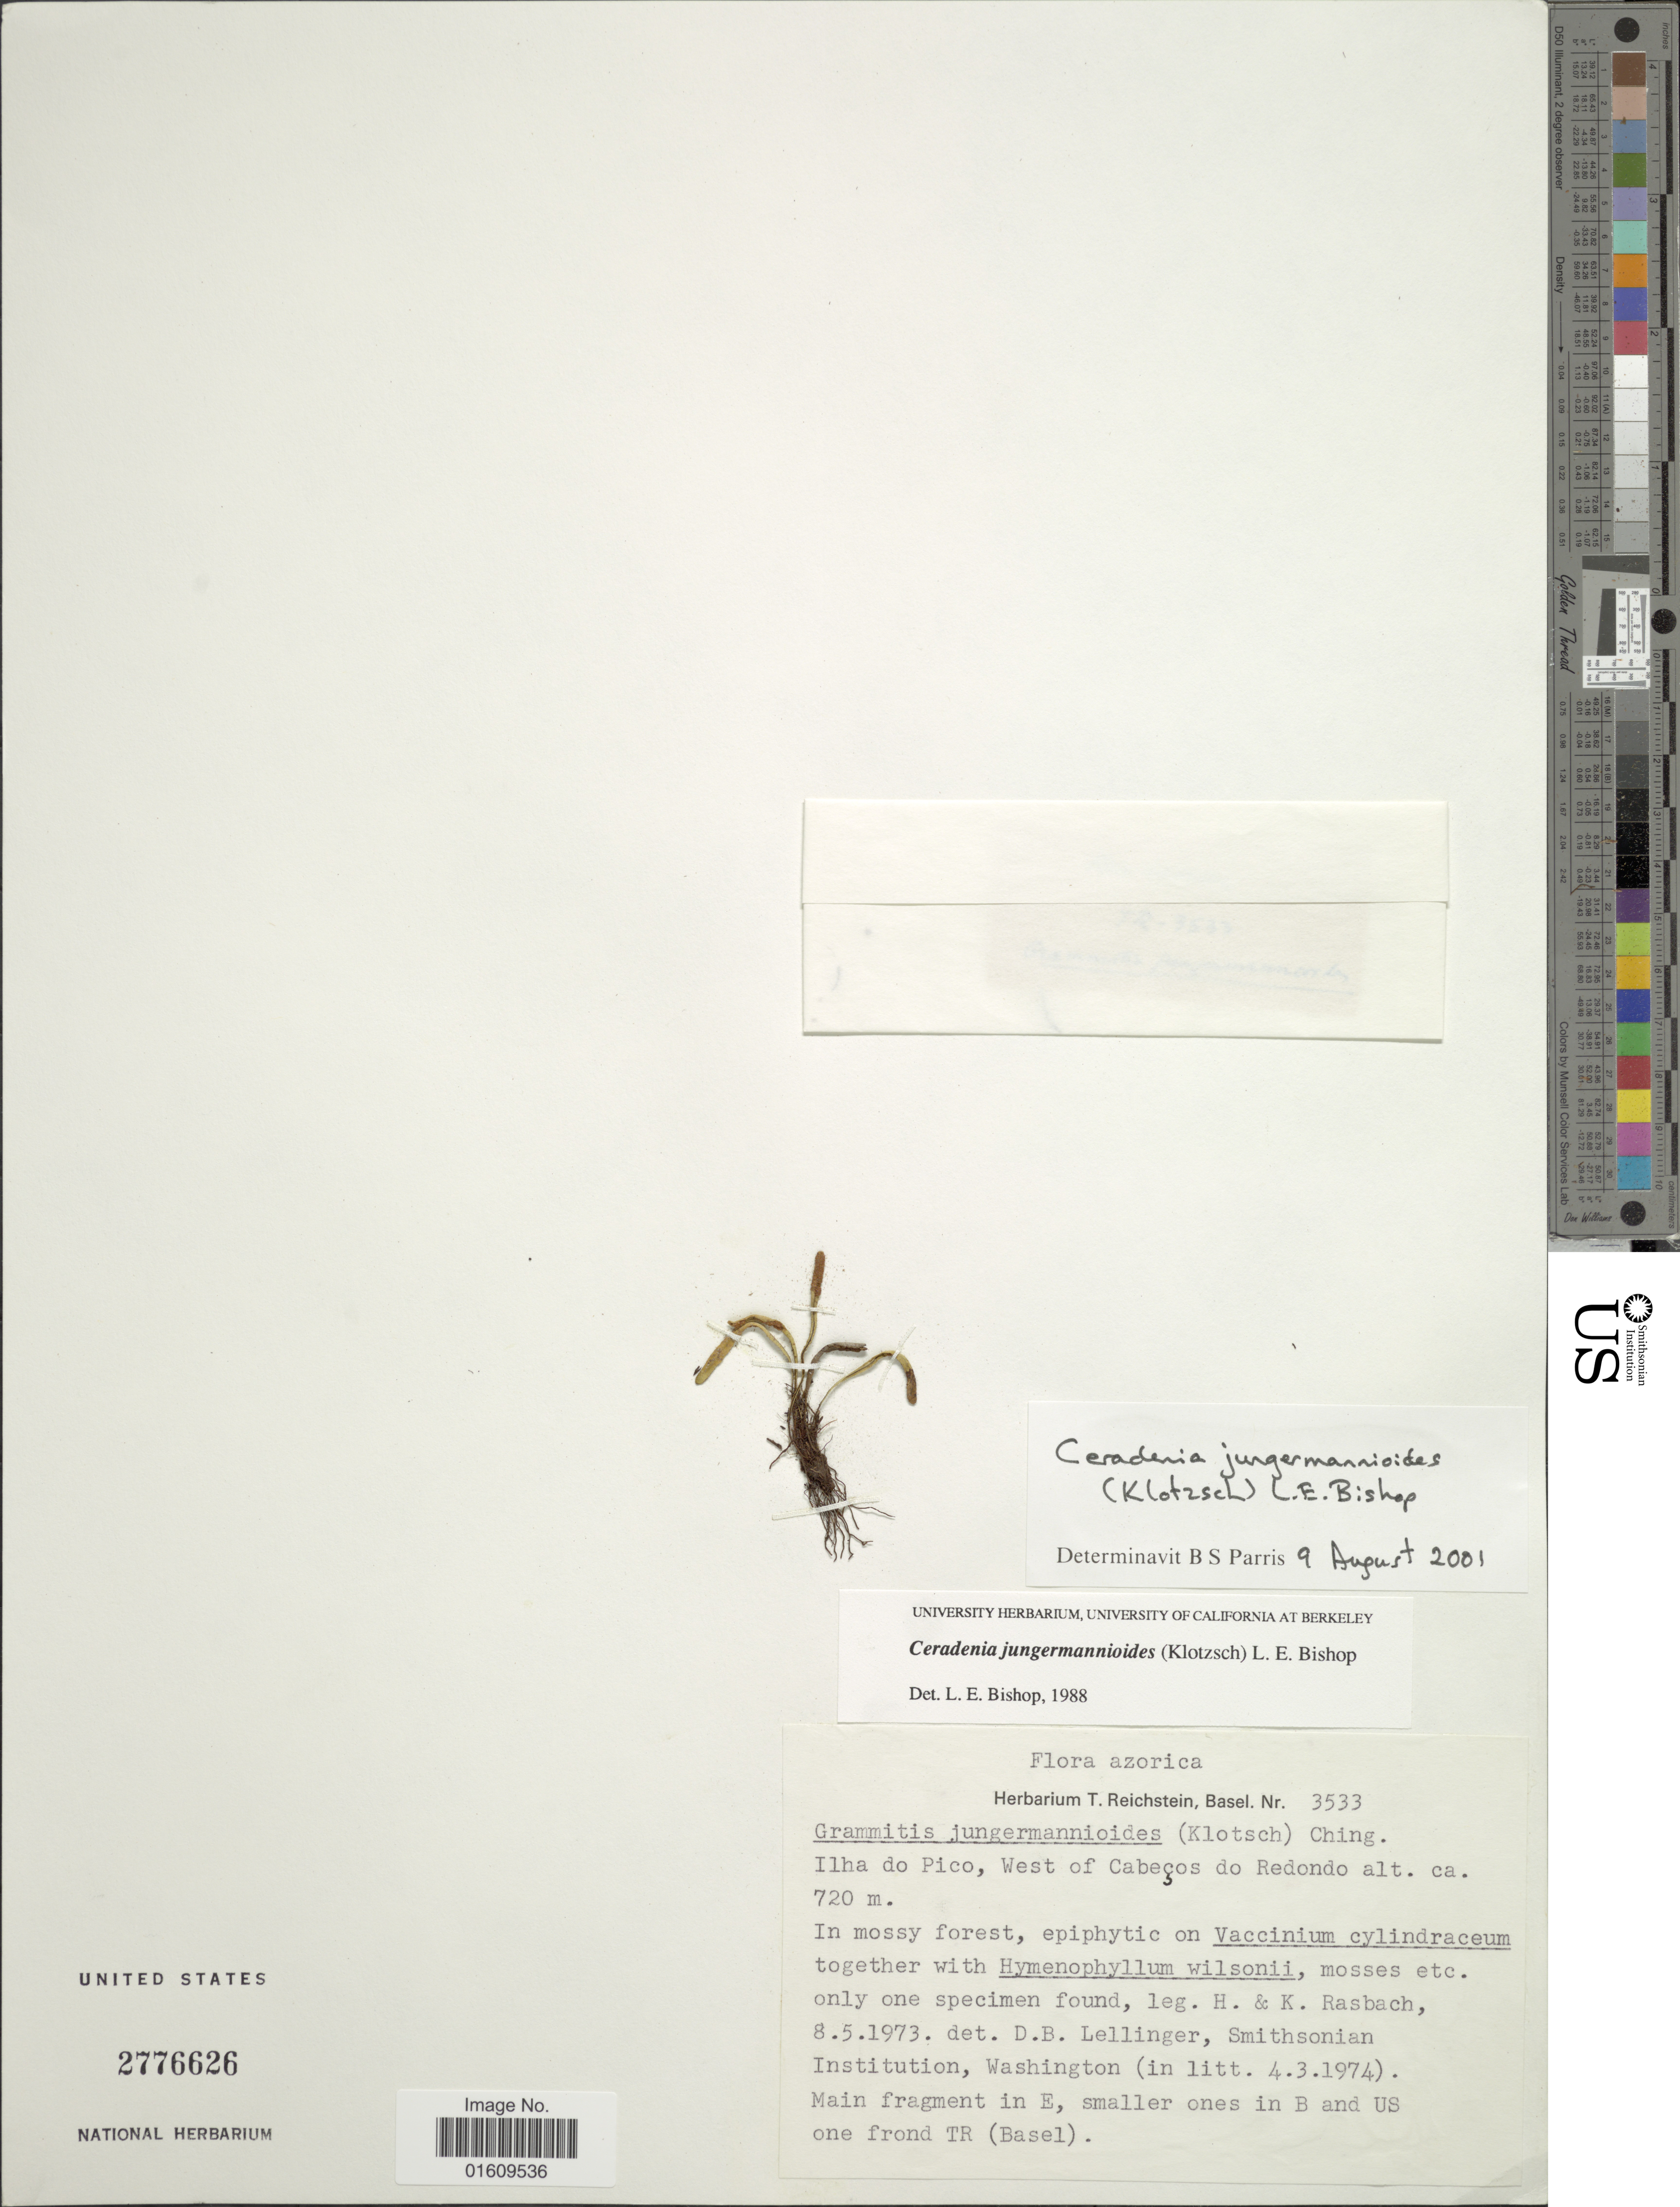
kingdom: Plantae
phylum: Tracheophyta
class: Polypodiopsida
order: Polypodiales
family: Polypodiaceae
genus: Ceradenia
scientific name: Ceradenia jungermannioides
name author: (Klotzsch) L.E. Bishop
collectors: H. Rasbach & K. Rasbach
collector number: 3533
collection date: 1973-05-08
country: Portugal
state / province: Azores (Aut. Reg.)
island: Pico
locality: Ilha do Pico, West of Cabecis do Redondo.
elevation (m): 720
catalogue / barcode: US 2776626